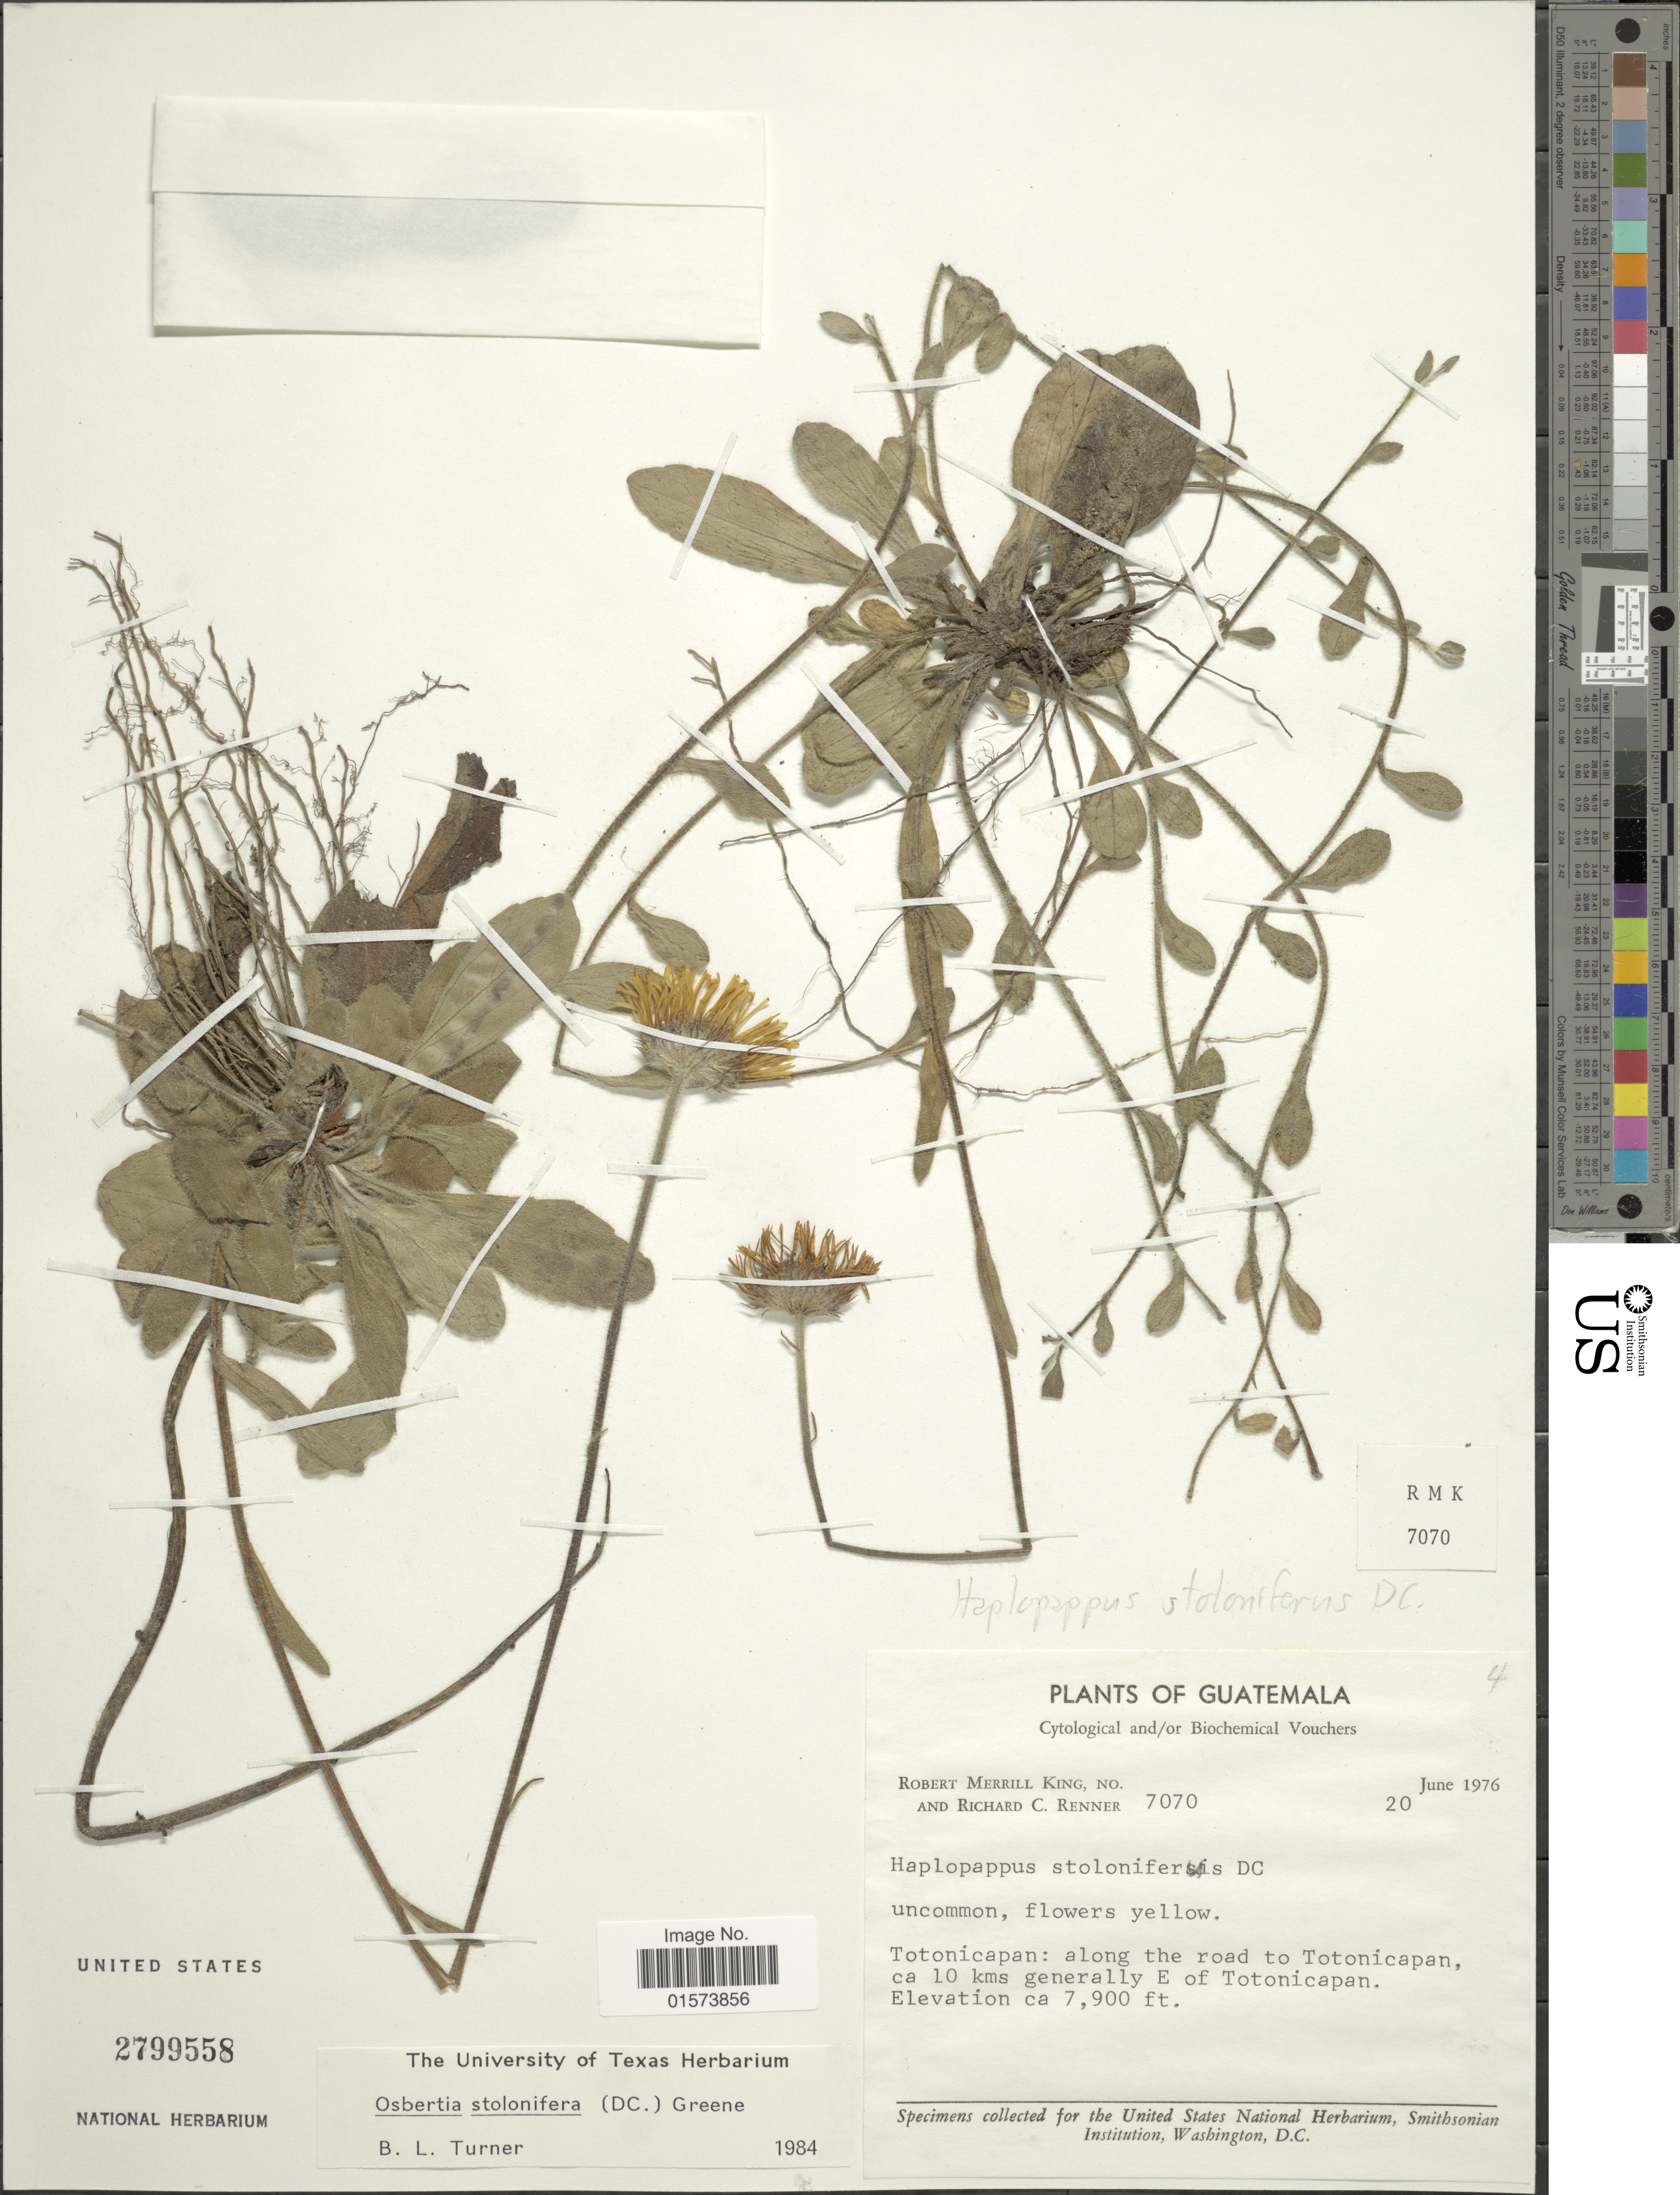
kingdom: Plantae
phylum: Tracheophyta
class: Magnoliopsida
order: Asterales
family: Asteraceae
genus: Osbertia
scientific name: Osbertia stolonifera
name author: (DC.) Greene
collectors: R. M. King & R. C. Renner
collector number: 7070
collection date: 1976-06-20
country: Guatemala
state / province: Totonicapan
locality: Along the road to Totonicapan, ca 10 kms generally E of Totonicapan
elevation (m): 2408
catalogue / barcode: US 2799558